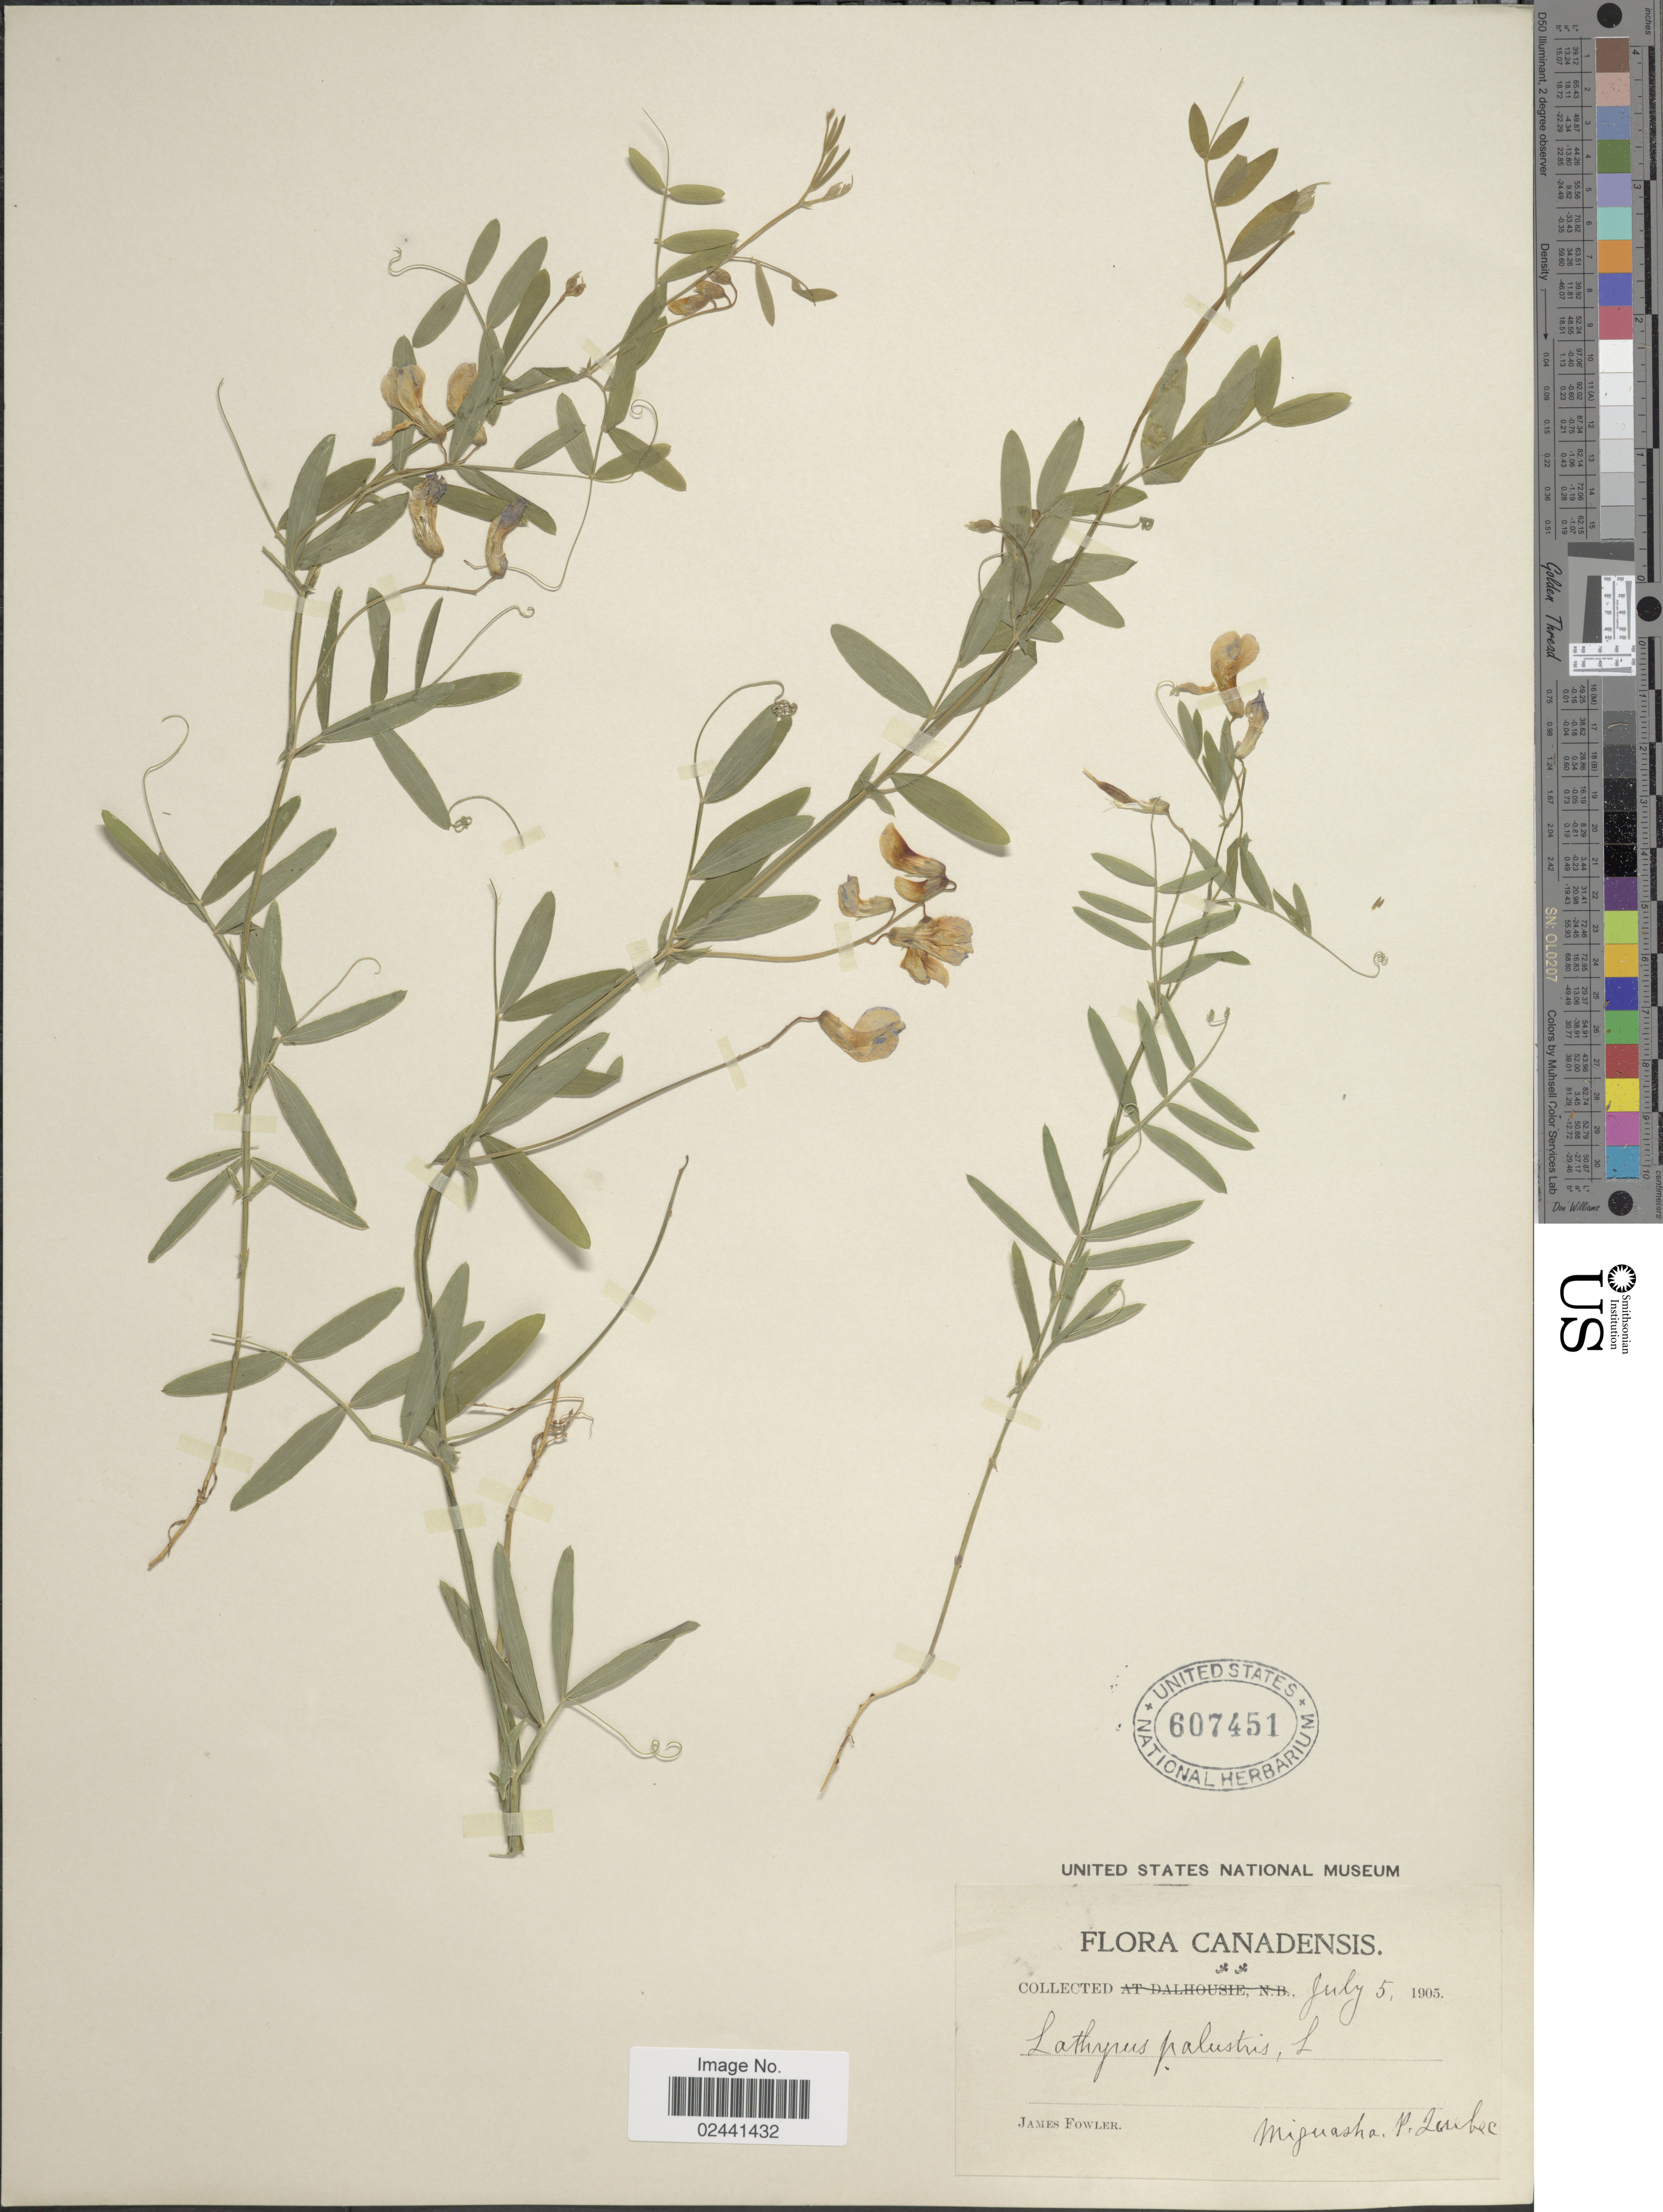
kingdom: Plantae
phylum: Tracheophyta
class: Magnoliopsida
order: Fabales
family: Fabaceae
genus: Lathyrus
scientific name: Lathyrus palustris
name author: L.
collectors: J. P. Fowler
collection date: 1905-07-05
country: Canada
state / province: Quebec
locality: Miguasha, P. Quebec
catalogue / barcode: US 607451